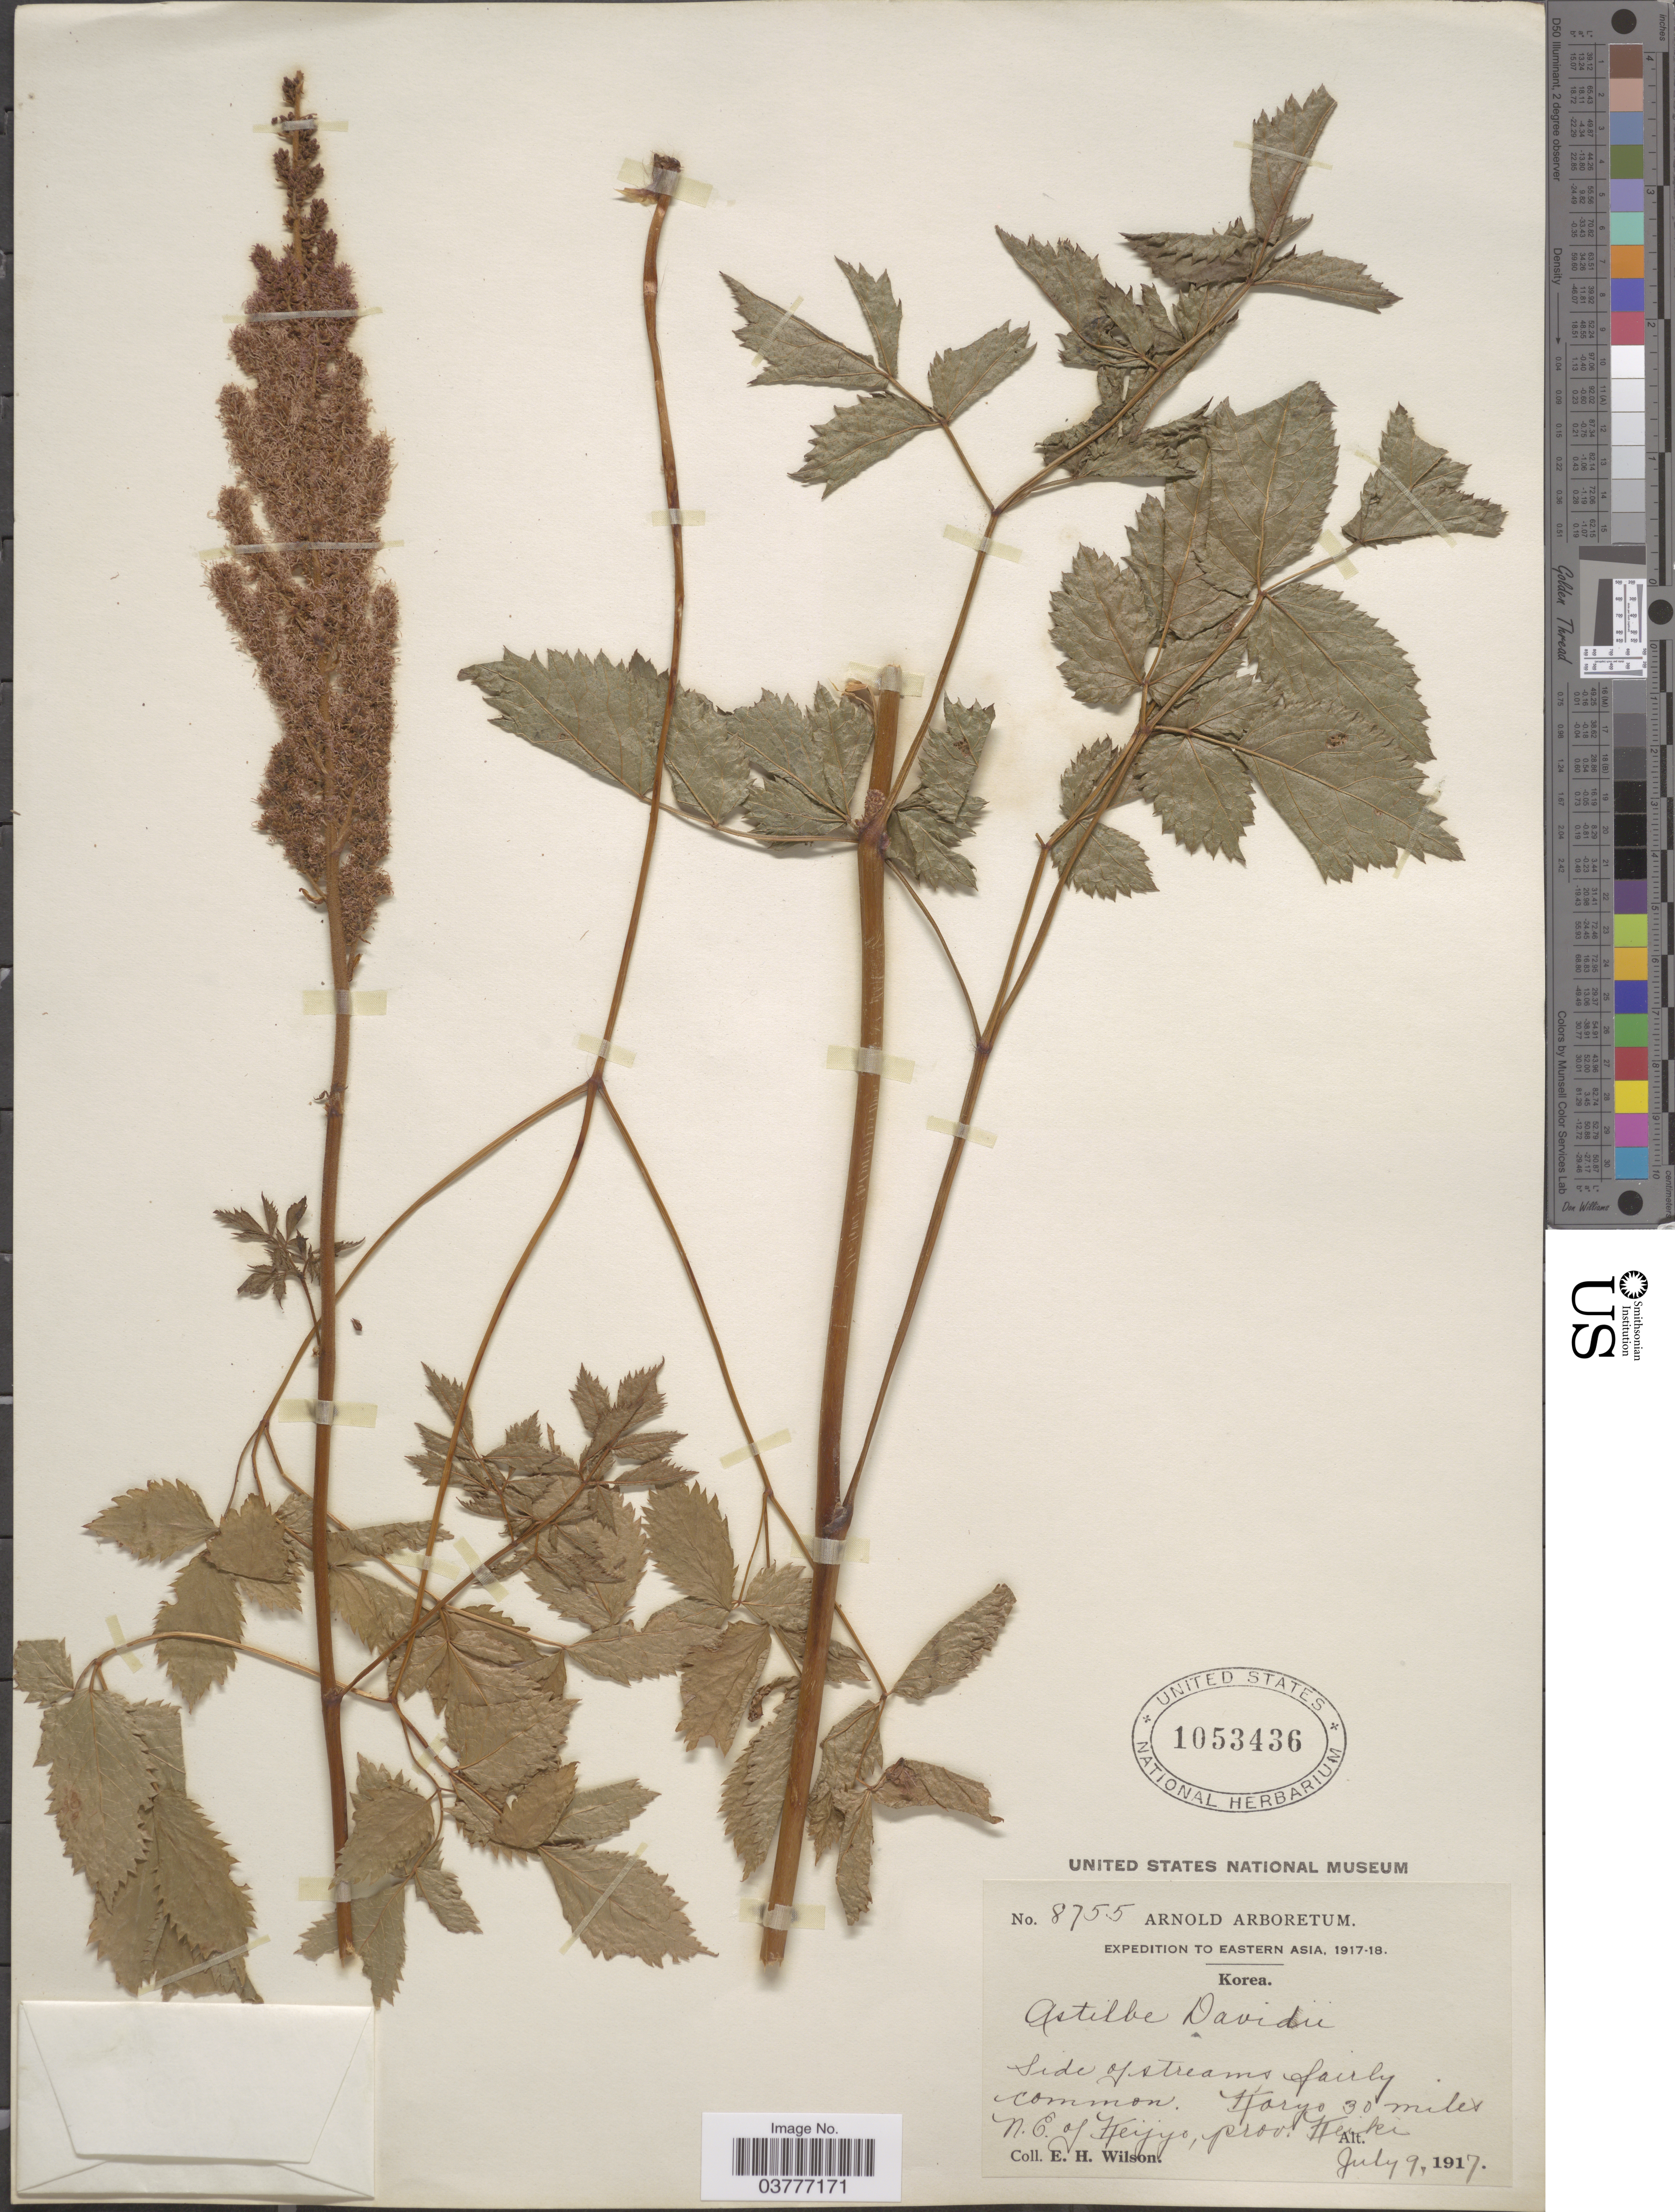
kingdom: Plantae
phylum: Tracheophyta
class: Magnoliopsida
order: Saxifragales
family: Saxifragaceae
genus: Astilbe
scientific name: Astilbe davidii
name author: L.Henry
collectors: E. Wilson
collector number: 8755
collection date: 1917-07-09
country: South Korea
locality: Karyo 30 miles N.E. of Keijyo, prov. Keiki.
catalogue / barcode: US 1053436